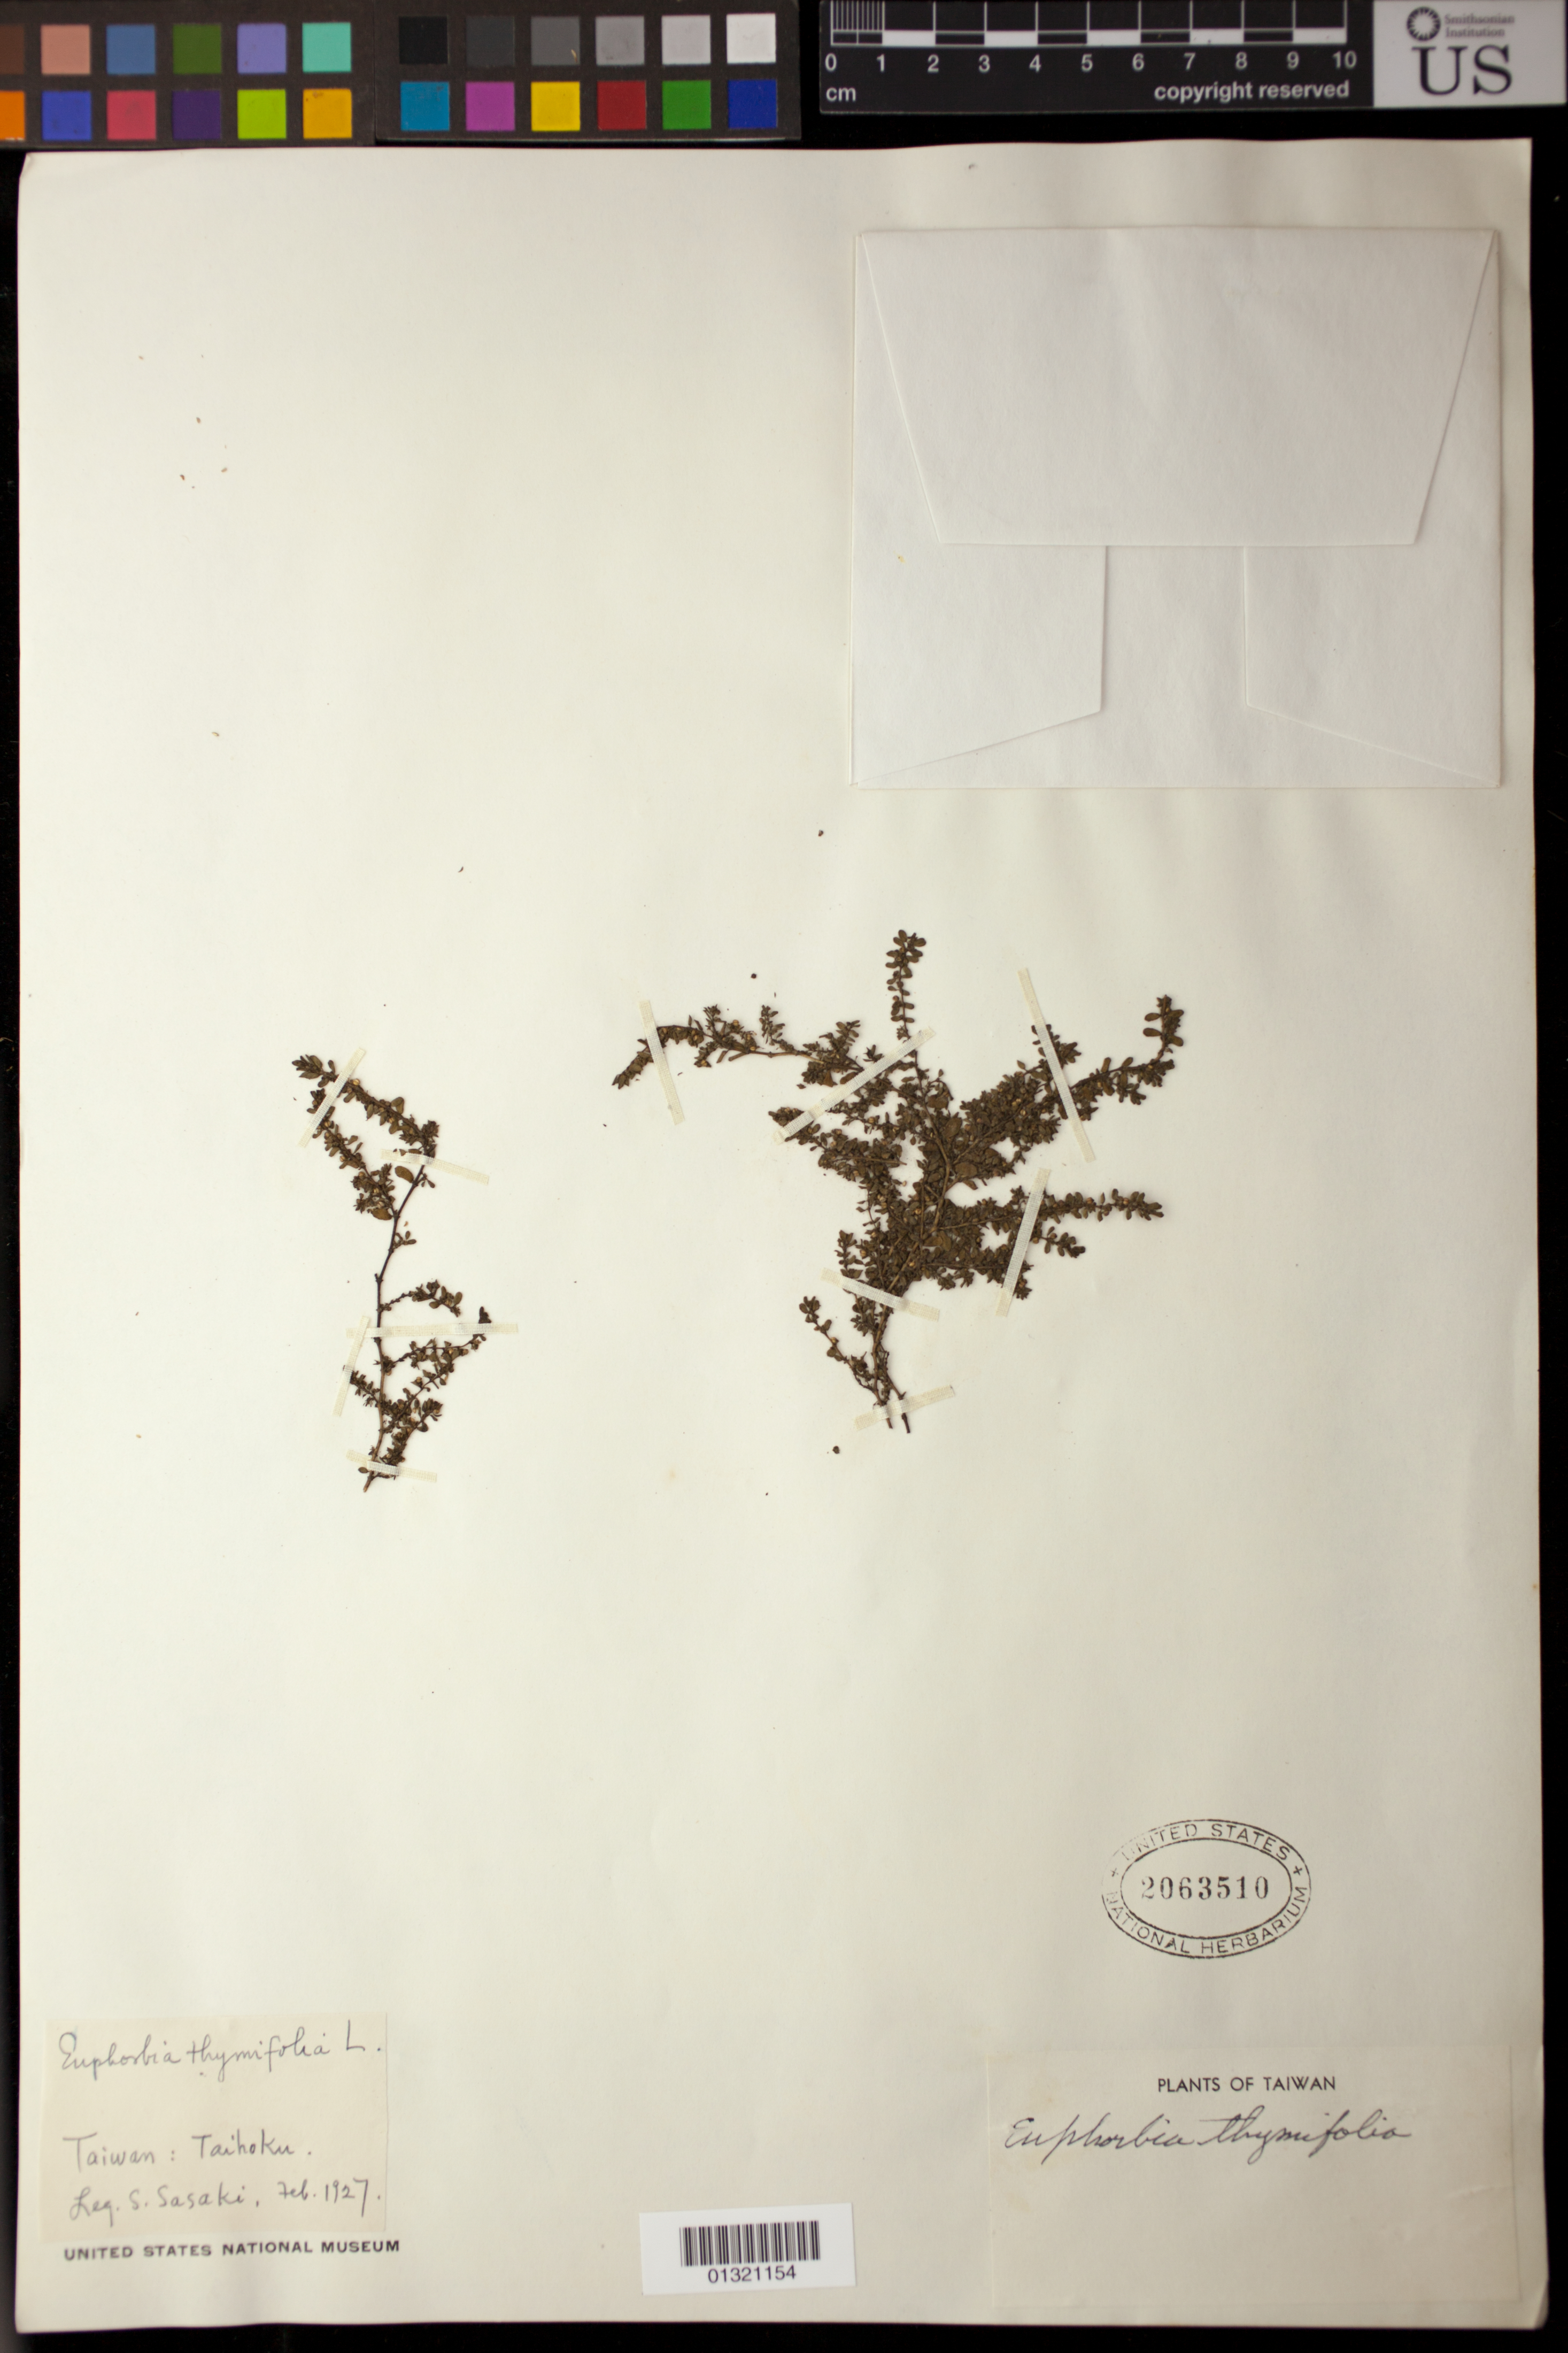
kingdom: Plantae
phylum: Tracheophyta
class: Magnoliopsida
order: Malpighiales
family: Euphorbiaceae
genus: Euphorbia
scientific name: Euphorbia thymifolia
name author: L.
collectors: S. Sasaki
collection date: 1927-02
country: Taiwan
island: Taiwan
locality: Taihoku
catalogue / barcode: US 2063510